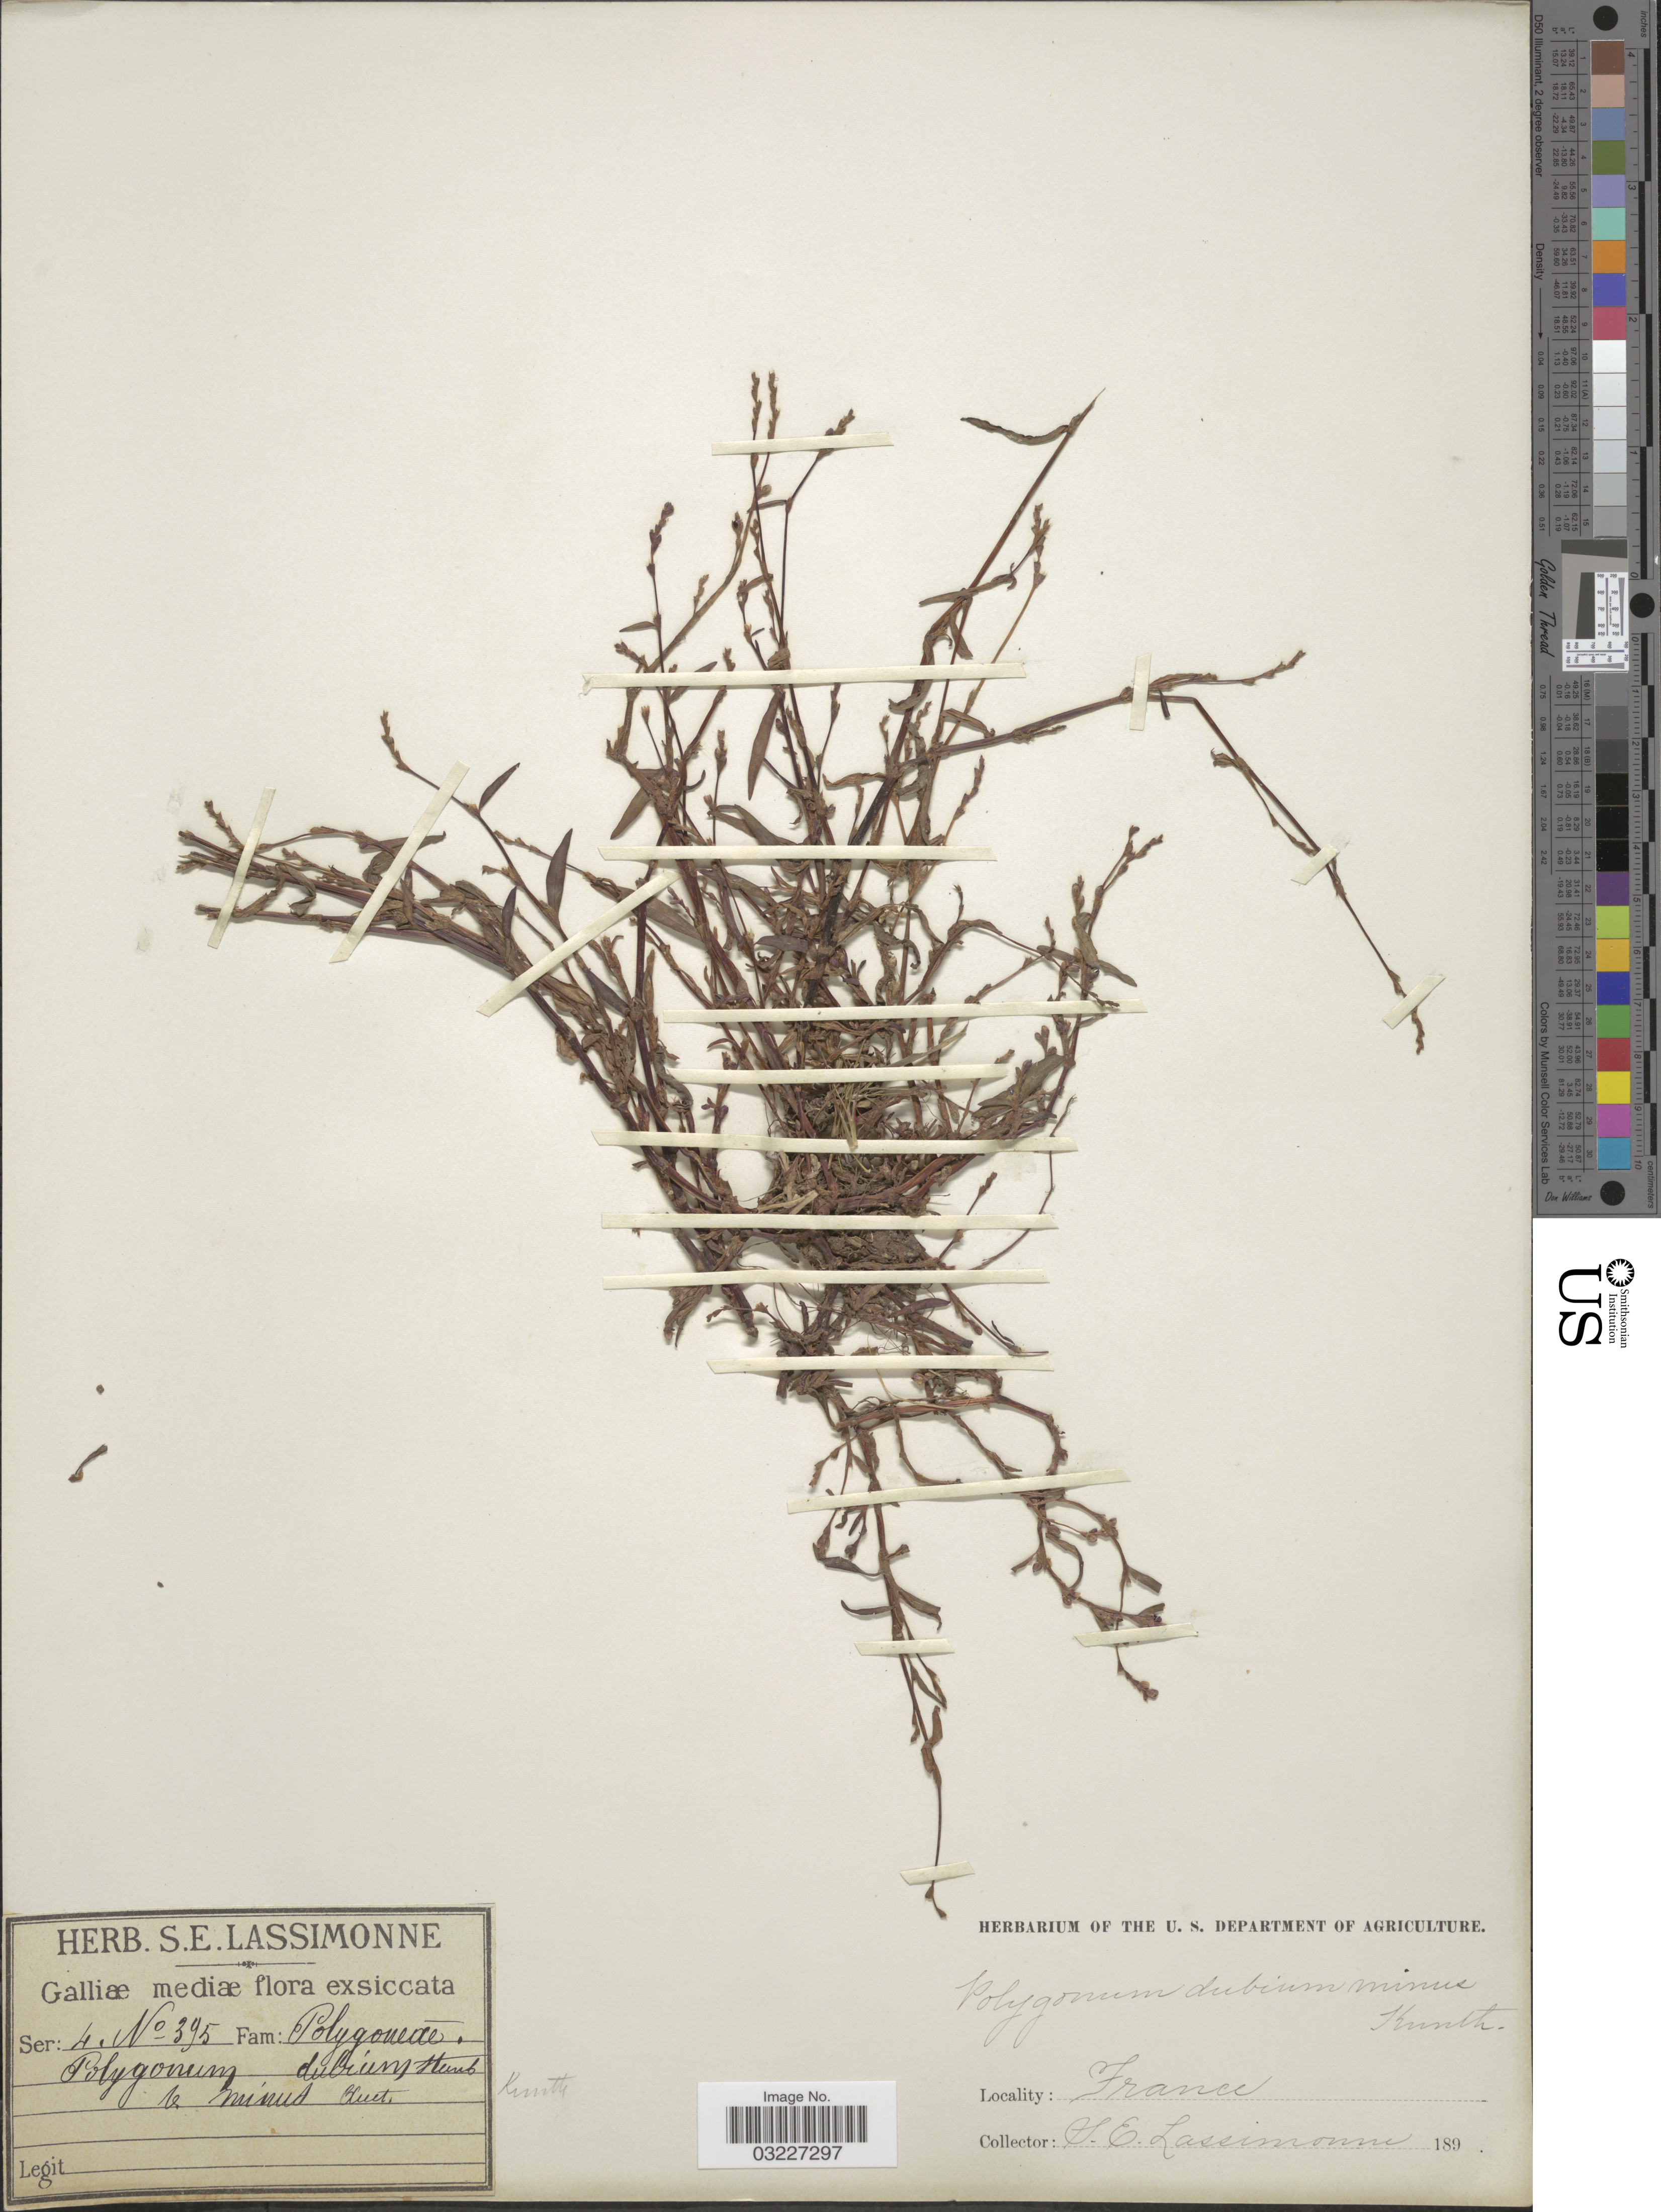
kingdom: Plantae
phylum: Tracheophyta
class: Magnoliopsida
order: Caryophyllales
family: Polygonaceae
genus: Polygonum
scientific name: Polygonum dubium var. minus Kunth ined.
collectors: S. Lassimonne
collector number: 395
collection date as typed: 189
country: France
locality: Galliæ mediæ.